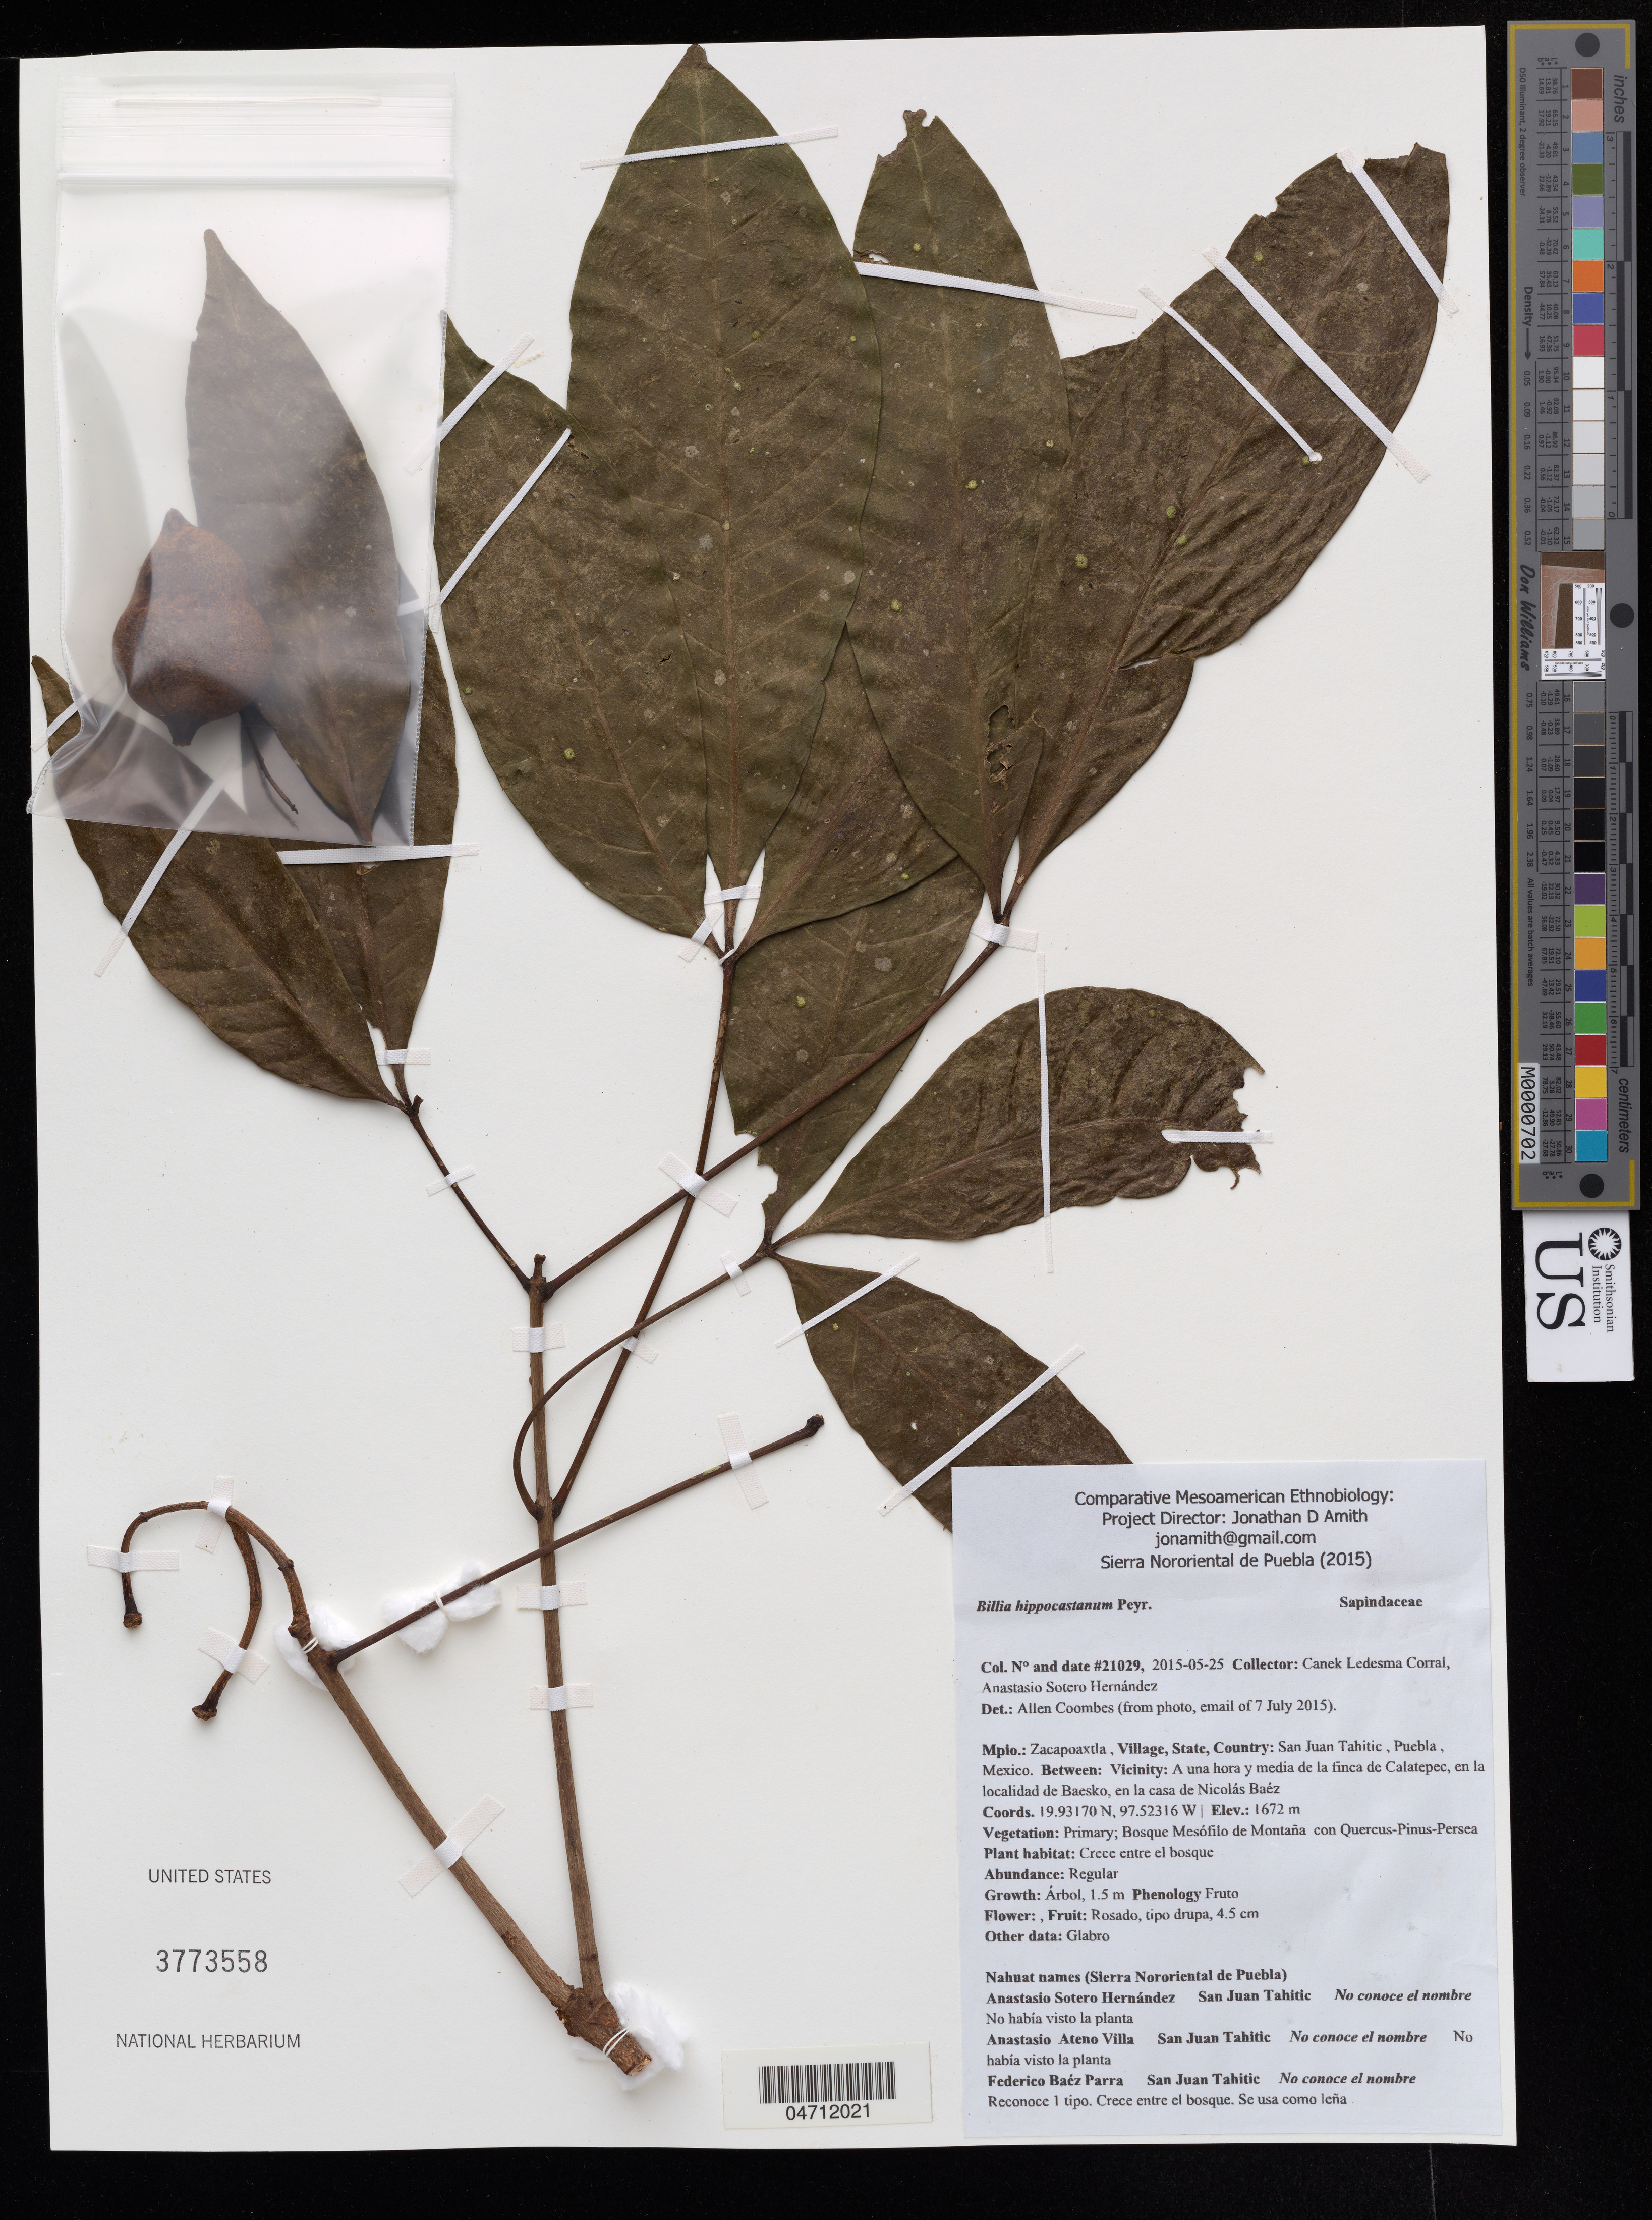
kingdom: Plantae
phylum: Tracheophyta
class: Magnoliopsida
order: Sapindales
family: Sapindaceae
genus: Billia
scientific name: Billia hippocastanum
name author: Peyr.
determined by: Acevedo-Rodríguez, P., (BOT), Smithsonian Institution - National Museum of Natural History (UNITED STATES)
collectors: Canek Ledesma C. & A. Sotero H.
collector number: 21029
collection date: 2015-05-25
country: Mexico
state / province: Puebla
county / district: Zacapoaxtla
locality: San Juan Tahitic, A una hora y media de la finca de Calatepec, en la localidad de Baesko, en la casa de Nicolás Baéz.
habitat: Crece entre el bosque.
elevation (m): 1672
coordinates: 19.9317, -97.52316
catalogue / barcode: US 3773558